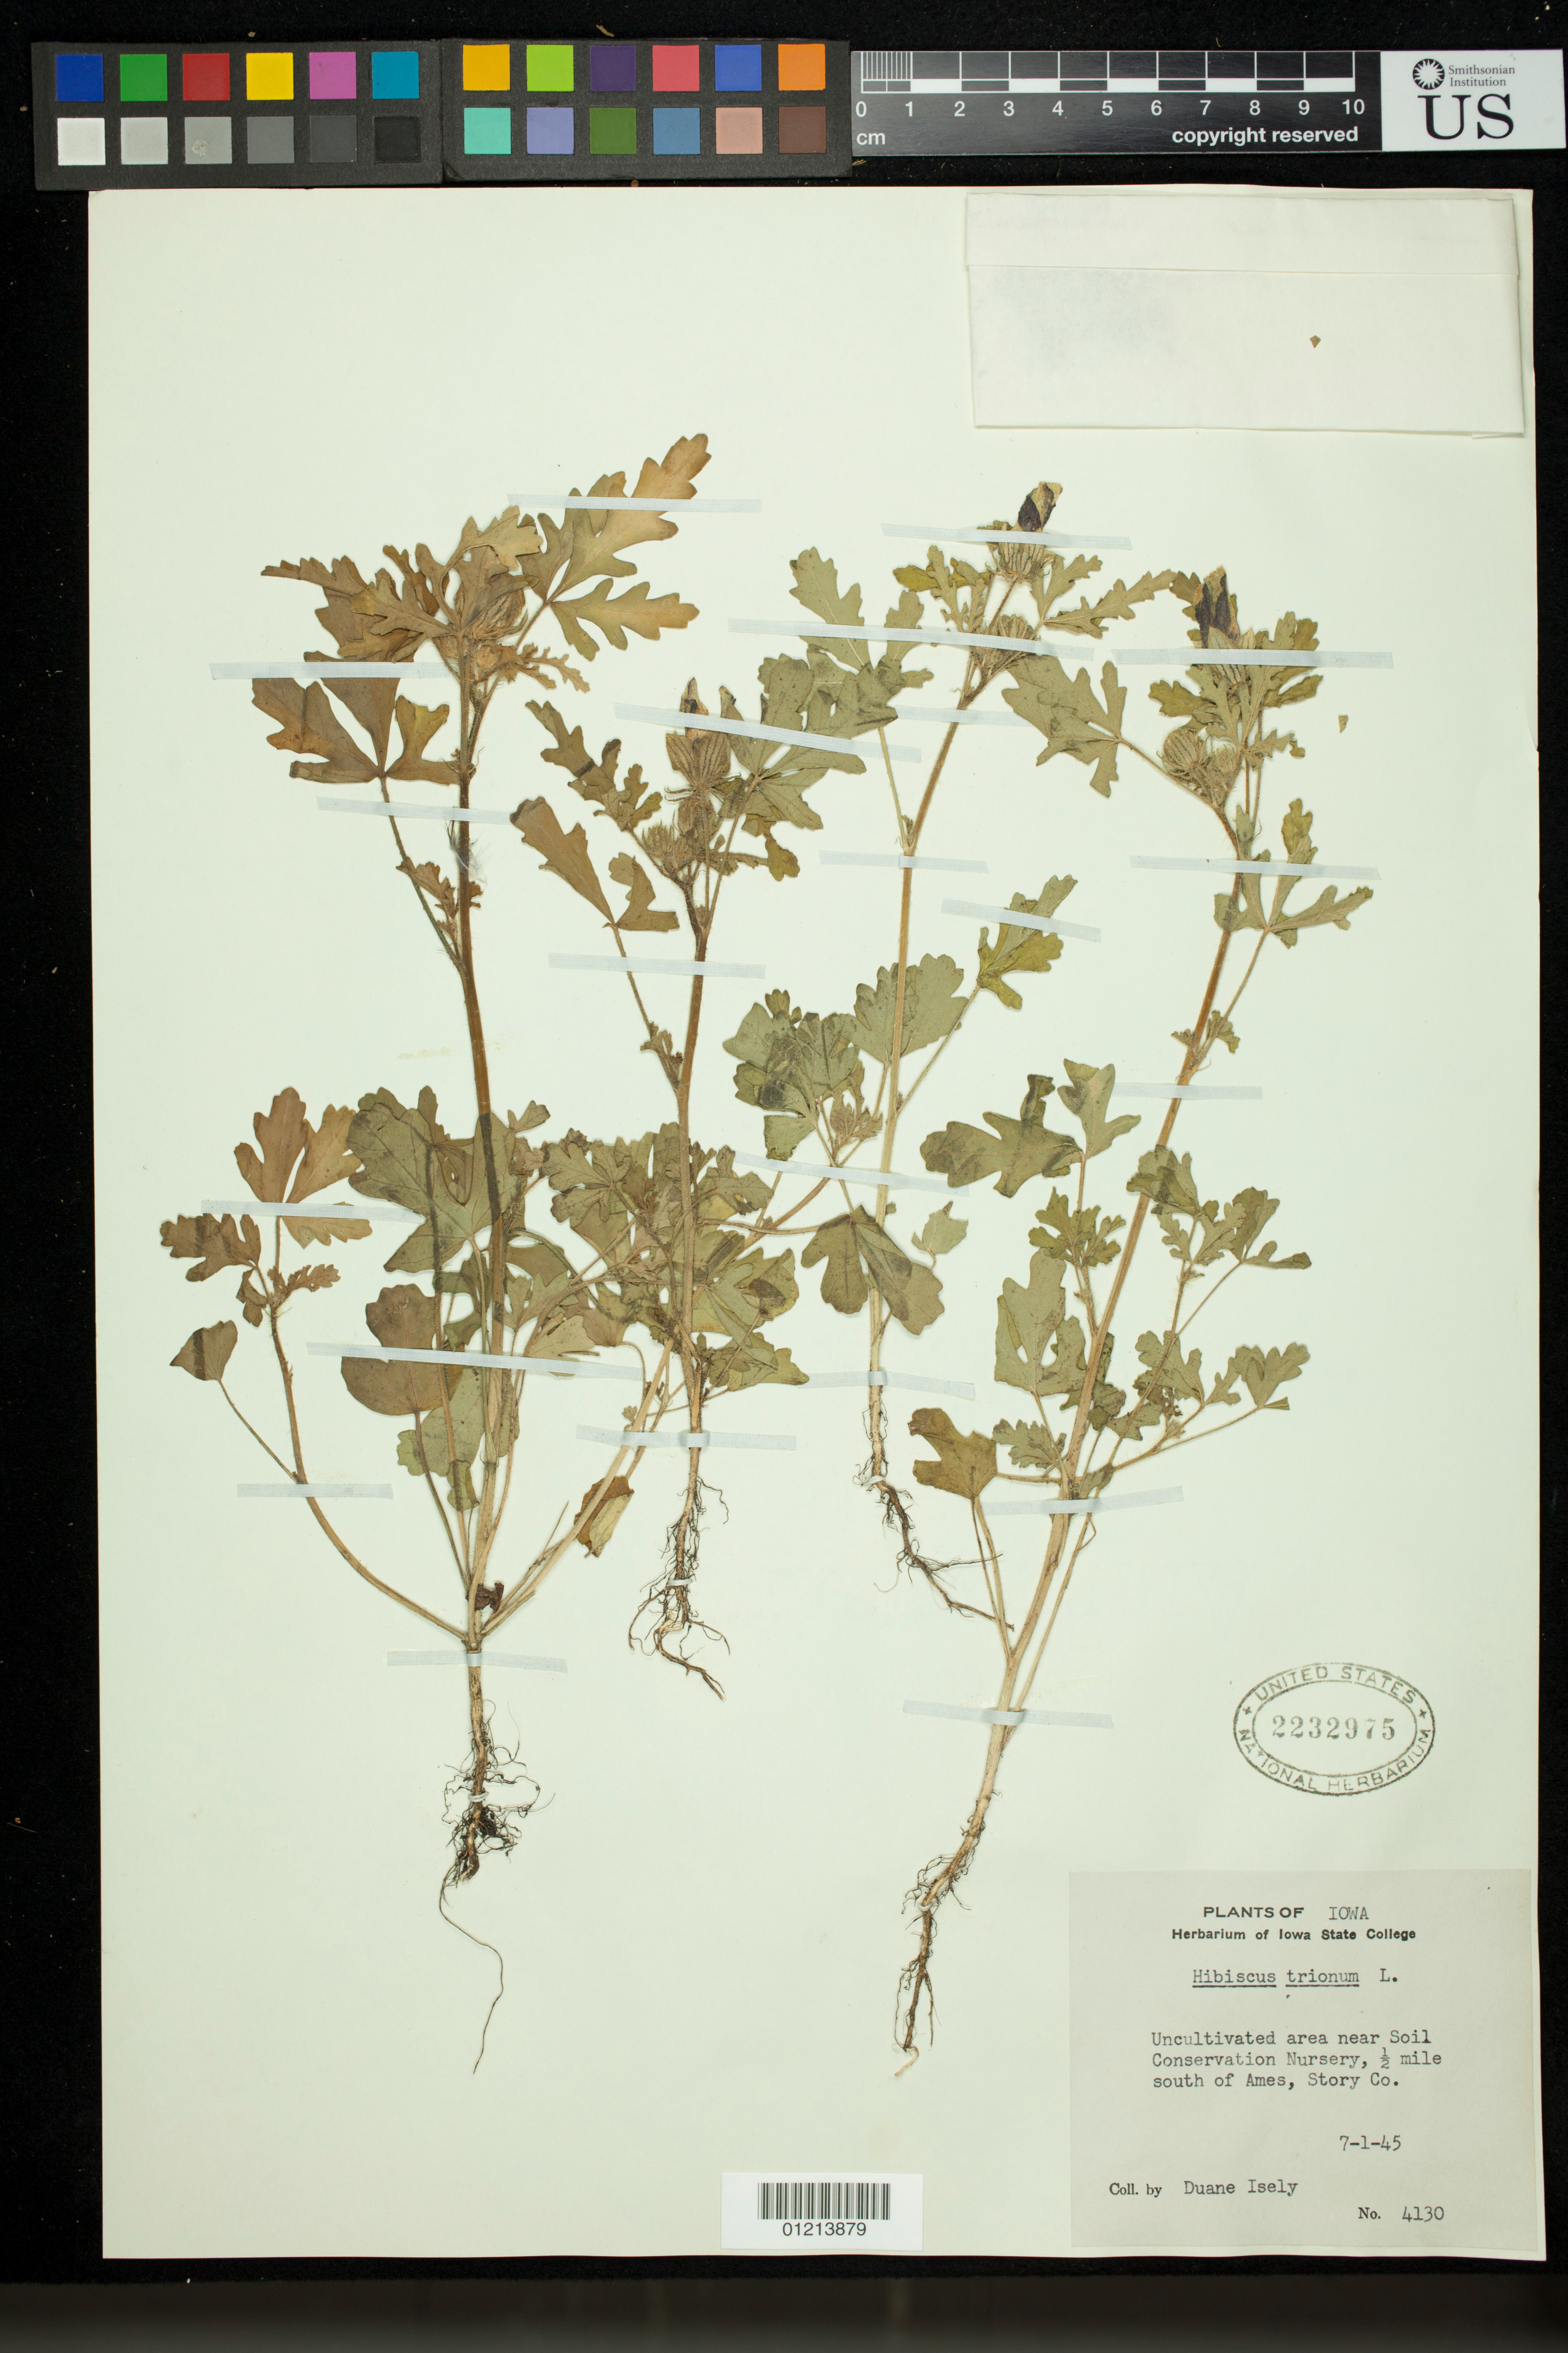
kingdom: Plantae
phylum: Tracheophyta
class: Magnoliopsida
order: Malvales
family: Malvaceae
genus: Hibiscus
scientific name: Hibiscus trionum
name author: L.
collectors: D. Isely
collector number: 4130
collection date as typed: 07 Jan 1945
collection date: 1945-01-07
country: United States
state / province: Iowa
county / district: Story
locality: Uncultivated area near Soil Conservation Nursery, 1/2 mile south of Ames, Story Co.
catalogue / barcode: US 2232975